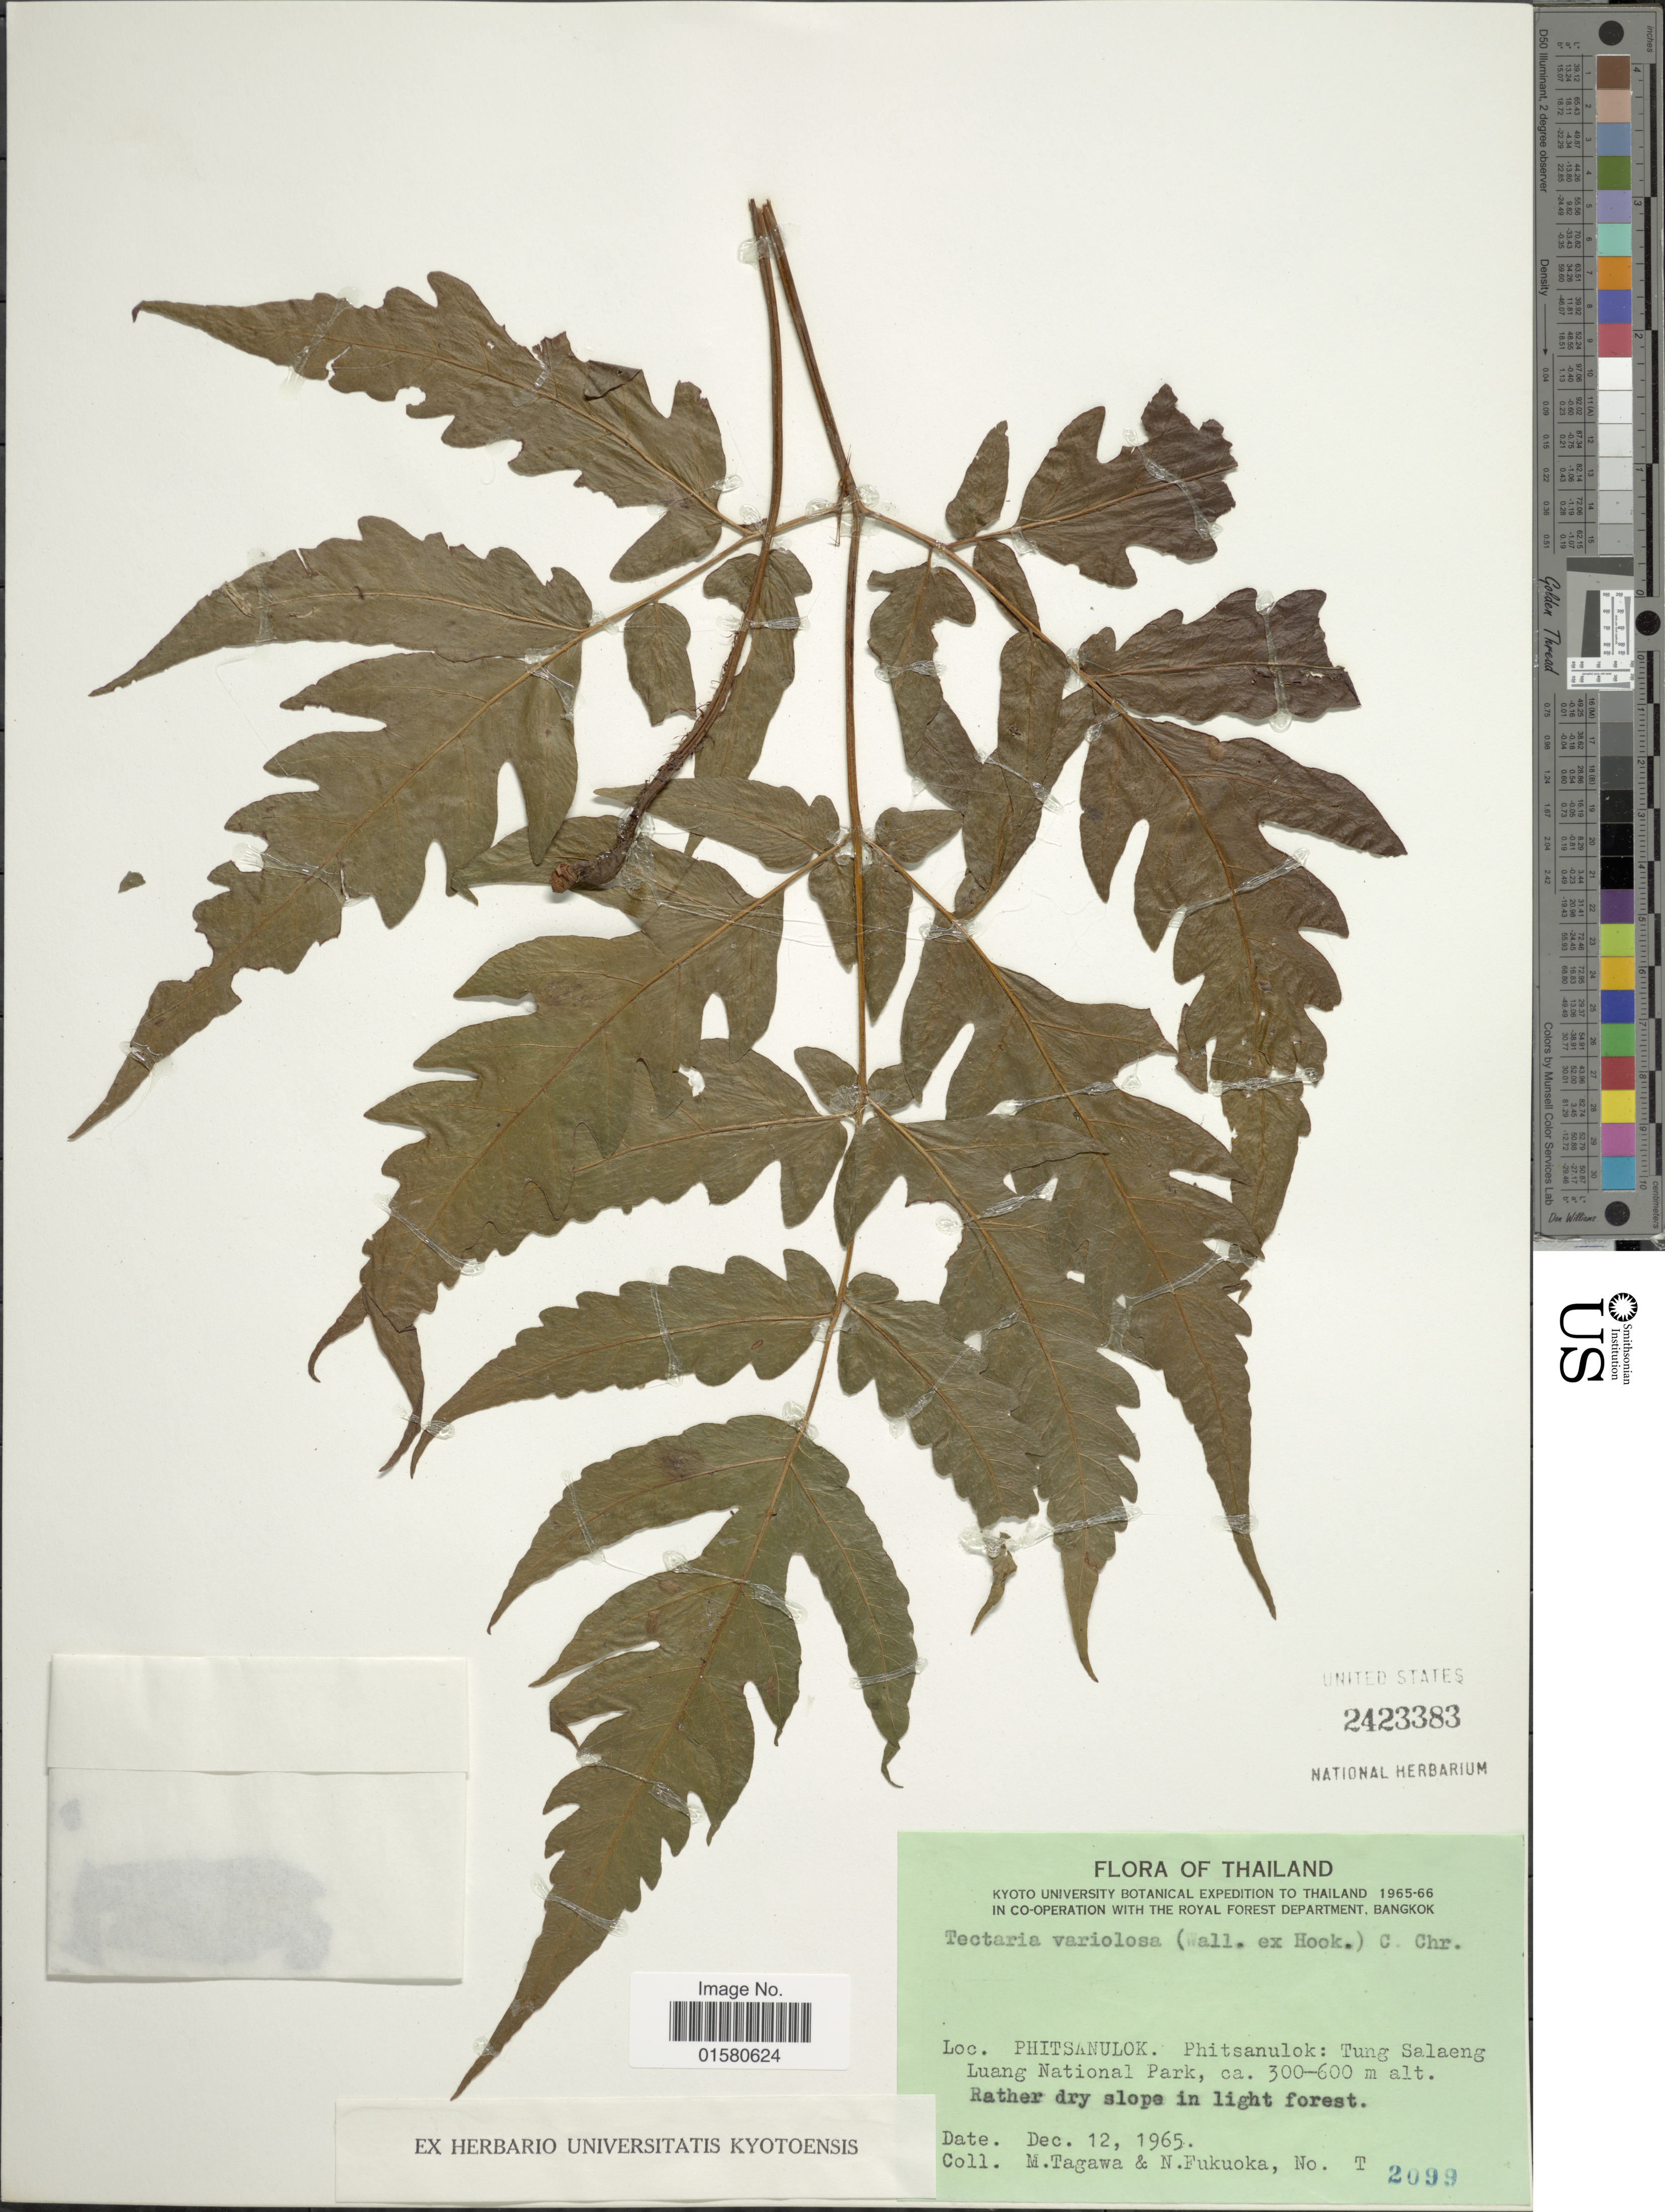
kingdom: Plantae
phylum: Tracheophyta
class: Polypodiopsida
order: Polypodiales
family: Tectariaceae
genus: Tectaria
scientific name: Tectaria variolosa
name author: (Wall. ex Hook.) C. Chr.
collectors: M. Tagawa & N. Fukuoka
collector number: T 2099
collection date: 1965-12-12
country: Thailand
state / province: Phitsanulok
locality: Tung Salaeng Luang National Park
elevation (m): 300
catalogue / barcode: US 2423383